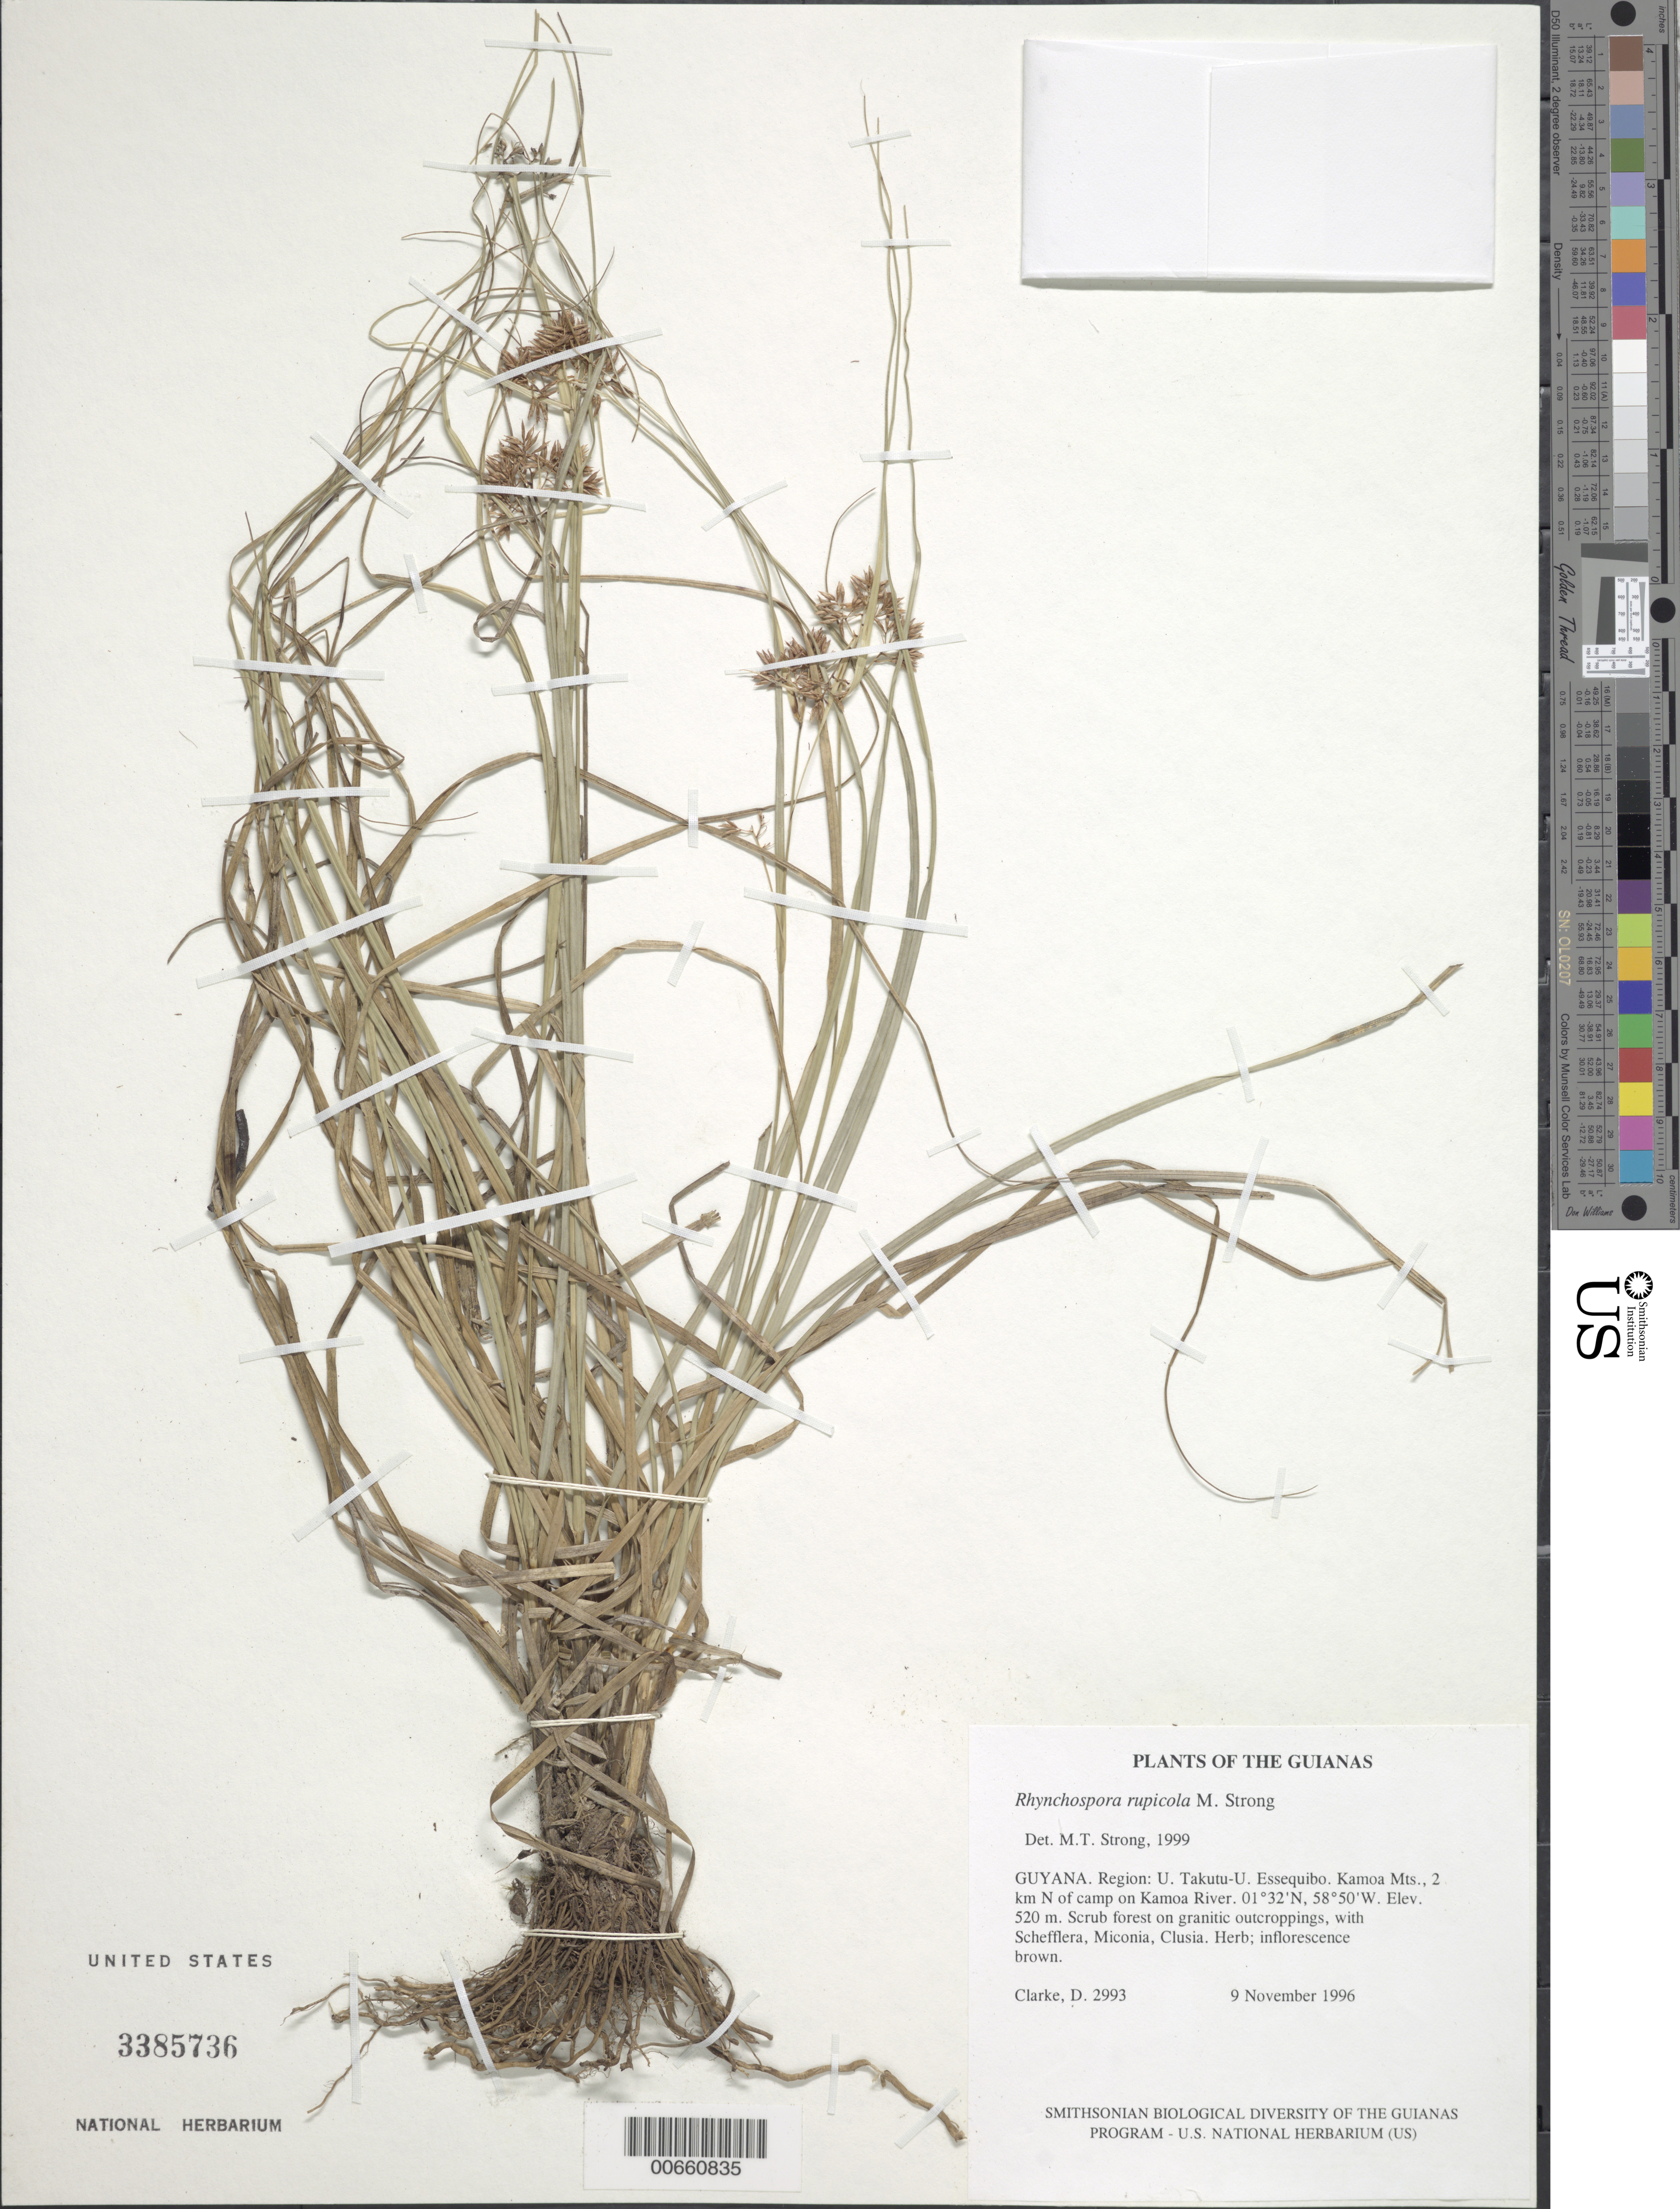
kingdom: Plantae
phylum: Tracheophyta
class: Liliopsida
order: Poales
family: Cyperaceae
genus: Rhynchospora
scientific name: Rhynchospora rupicola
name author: M.T. Strong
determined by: Strong, M. T., (US), Smithsonian Institution - National Museum of Natural History (UNITED STATES)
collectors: H. D. Clarke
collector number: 2993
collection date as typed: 9 November 1996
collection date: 1996-11-09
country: Guyana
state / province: U. Takutu-U. Essequibo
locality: Kamoa Mts., 2 km N of camp on Kamoa River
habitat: Scrub forest on granitic outcroppings, with Schefflera, Miconia, Clusia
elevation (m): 520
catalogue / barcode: US 3385736